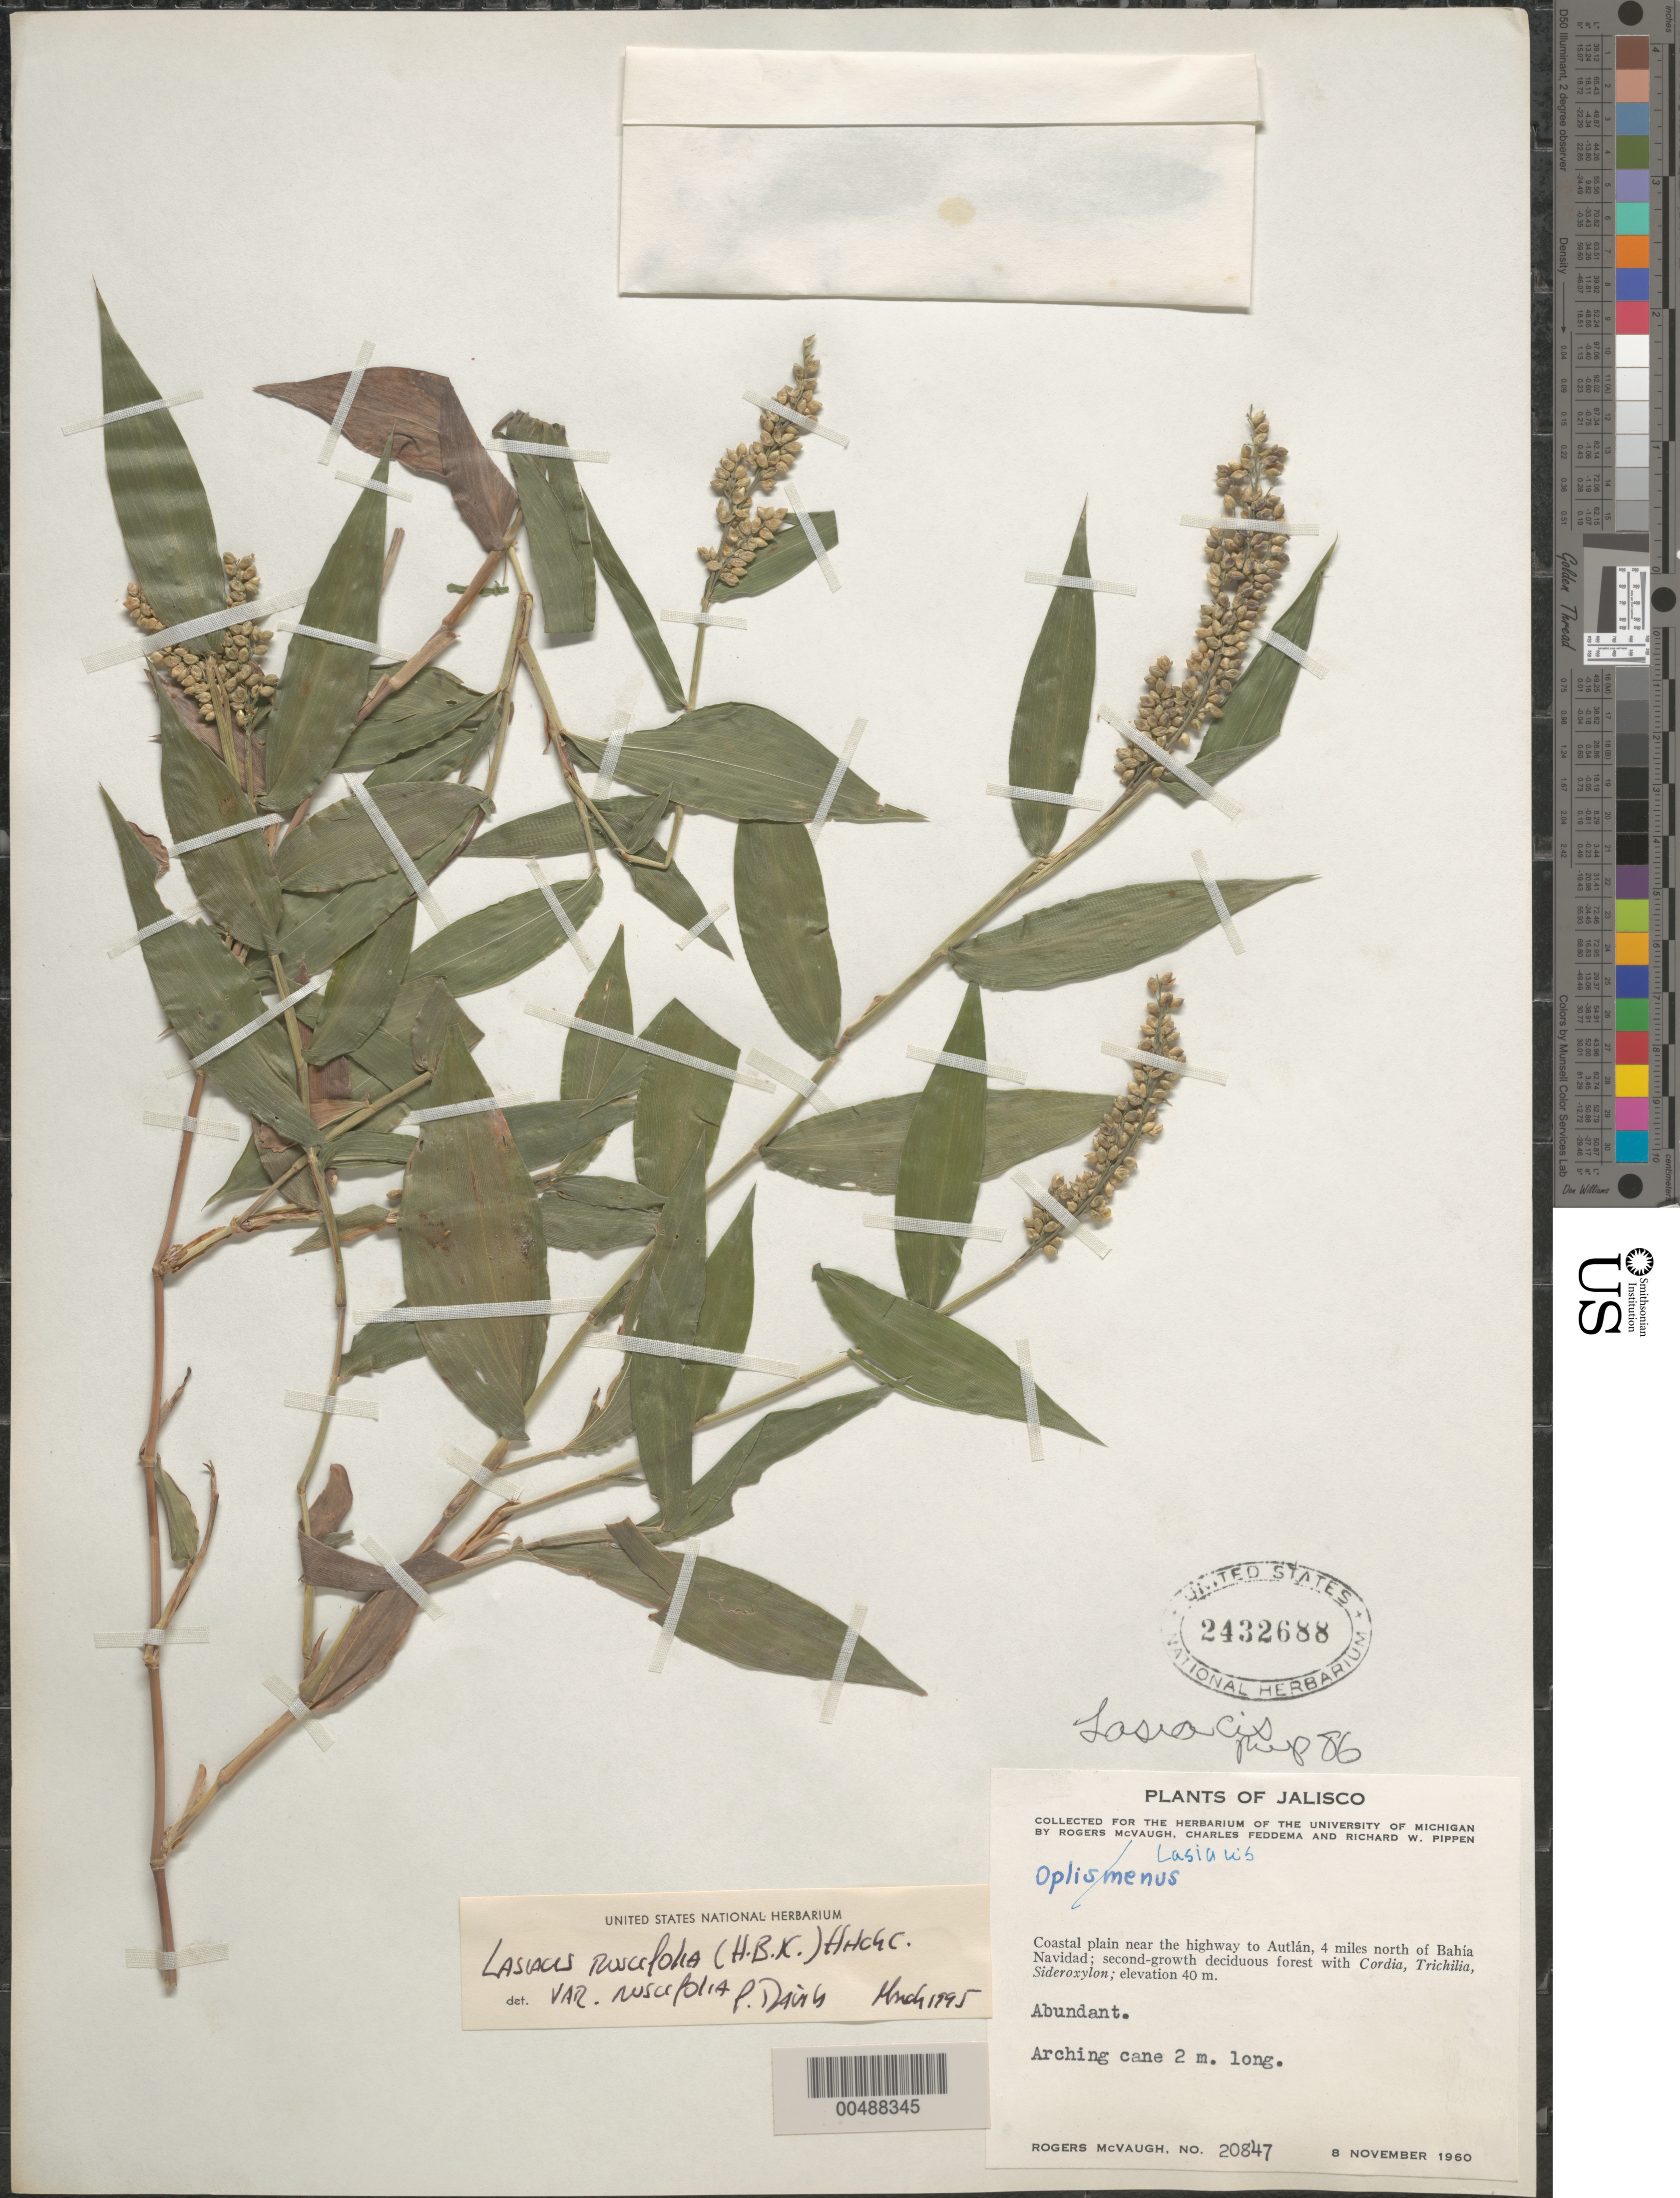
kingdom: Plantae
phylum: Tracheophyta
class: Liliopsida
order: Poales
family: Poaceae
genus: Lasiacis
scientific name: Lasiacis ruscifolia var. ruscifolia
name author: (Kunth) Hitchc.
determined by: Dávila, P. D.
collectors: R. McVaugh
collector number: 20847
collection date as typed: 8 Nov 1960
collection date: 1960-11-08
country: Mexico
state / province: Jalisco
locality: Near the hwy to Autlán, 4 mi N of Bah¡a Navidad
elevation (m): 40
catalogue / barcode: US 2432688